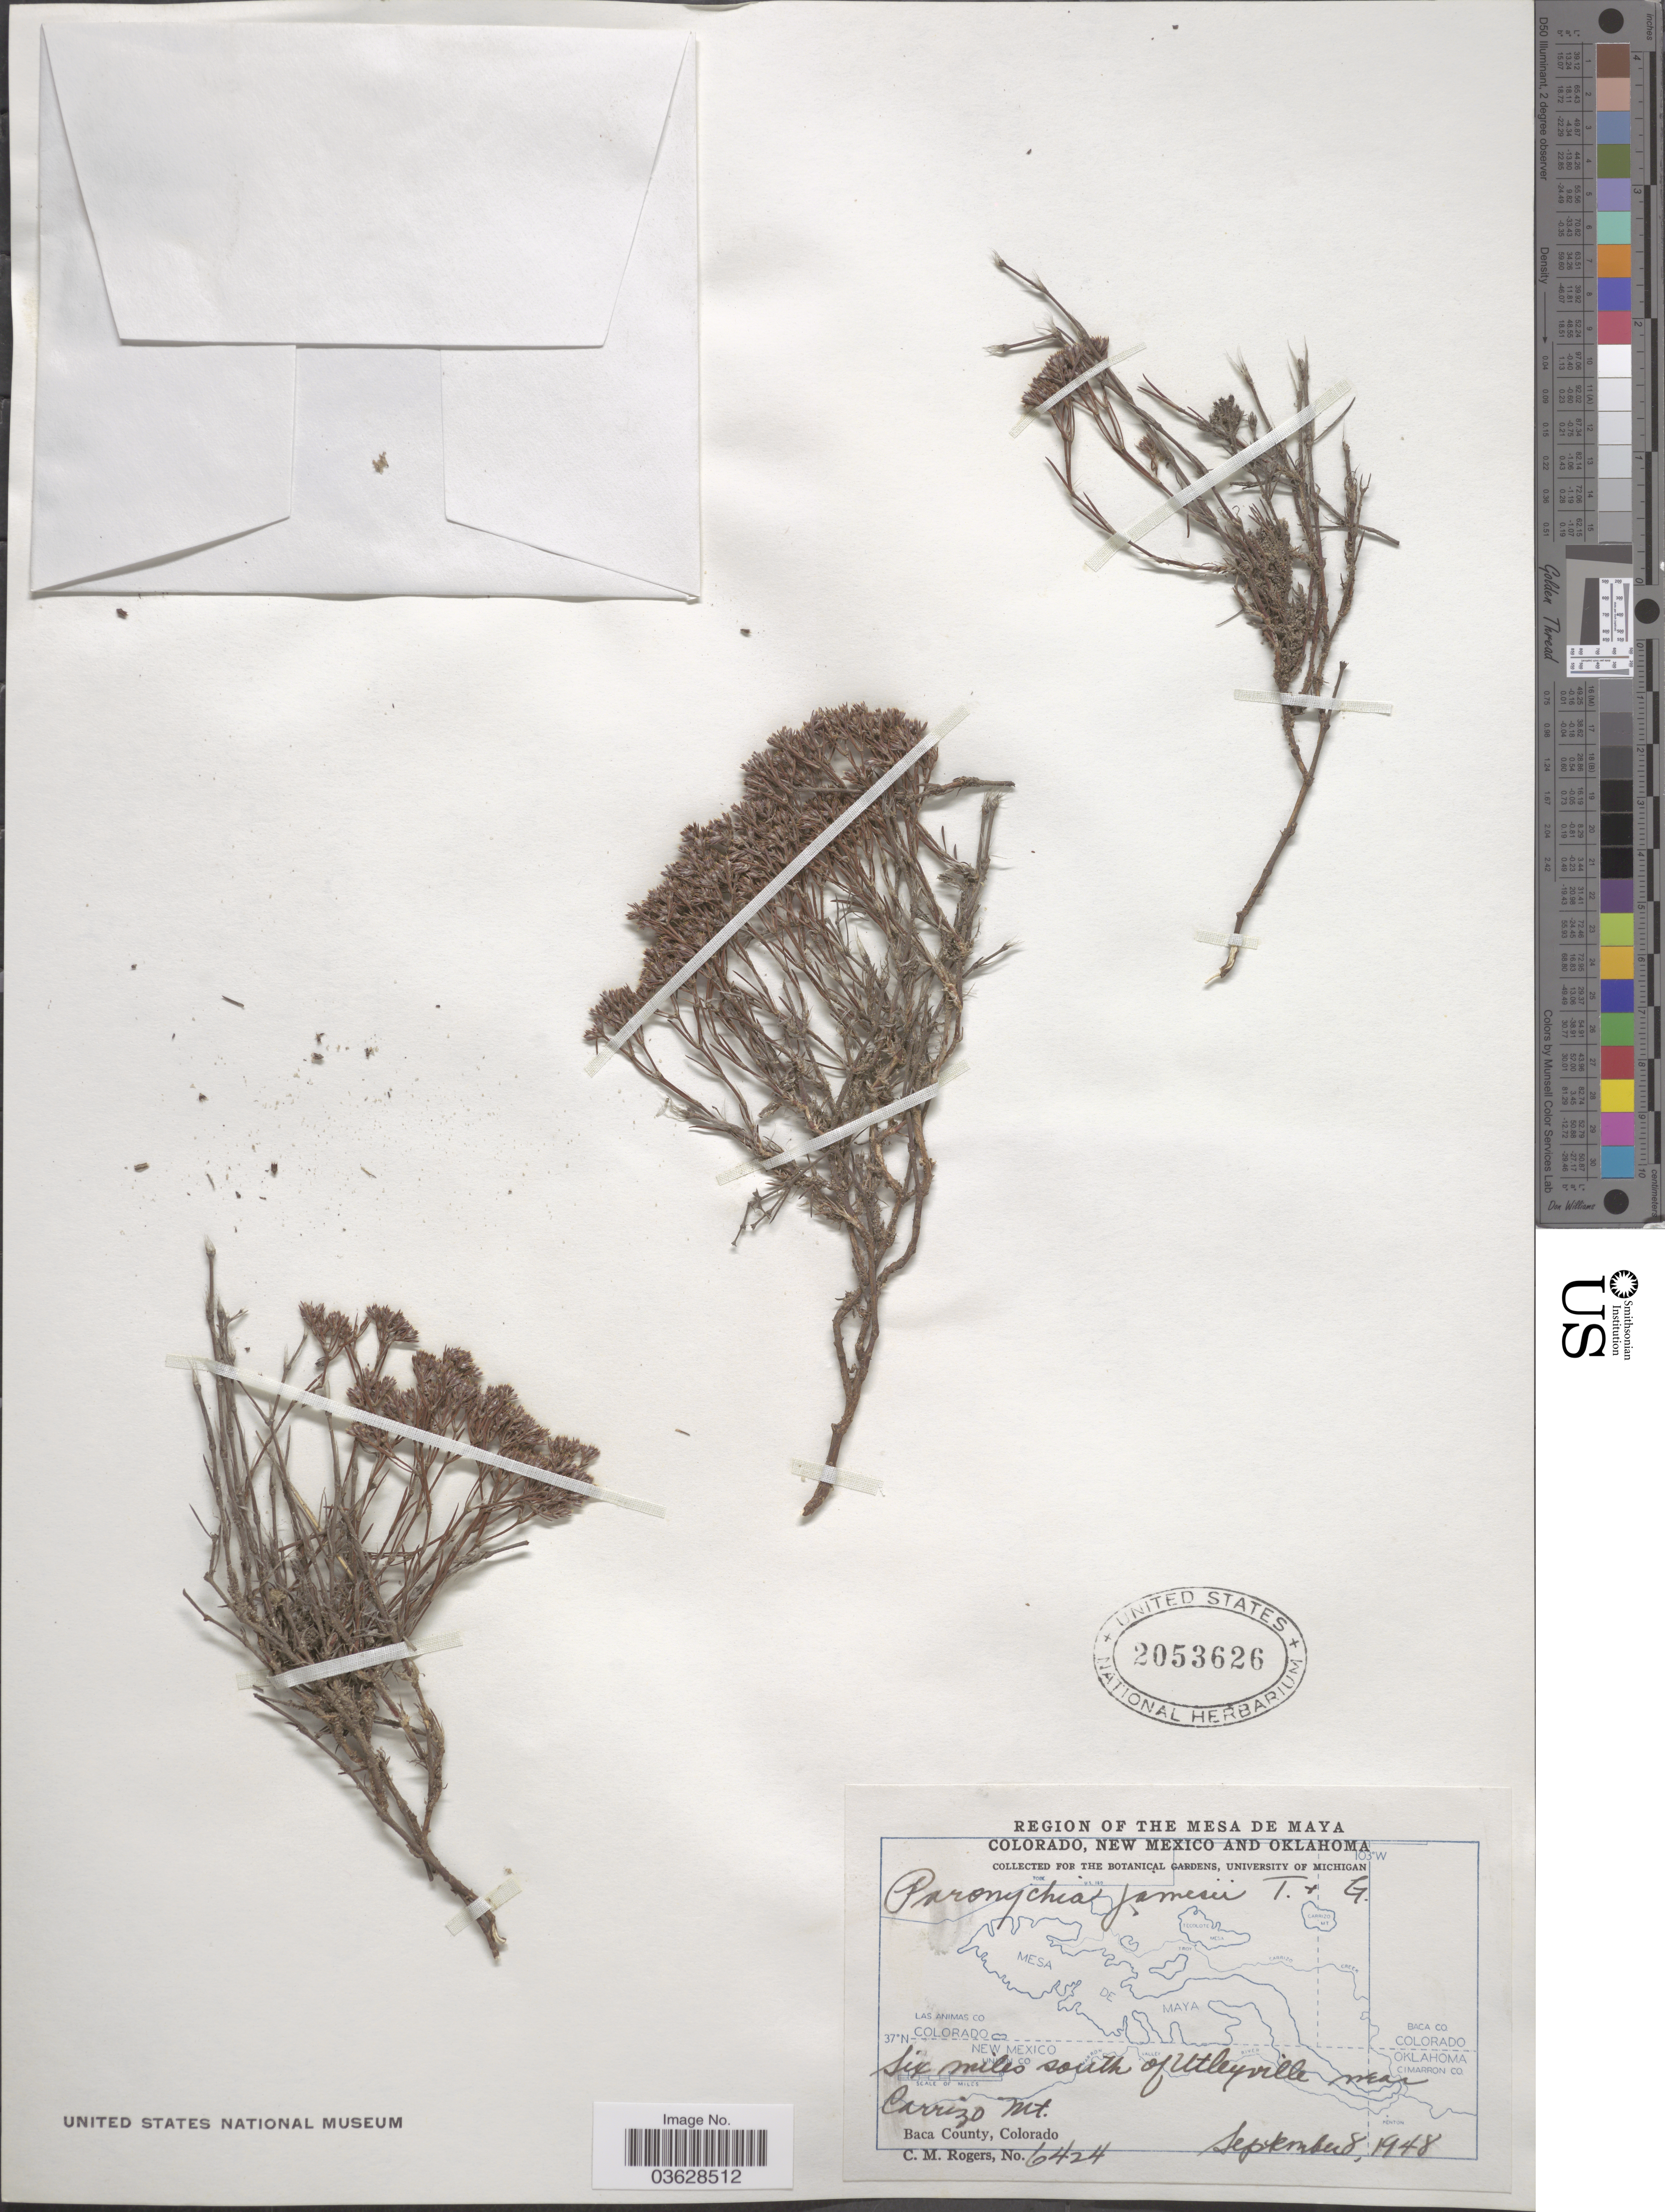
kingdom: Plantae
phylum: Tracheophyta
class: Magnoliopsida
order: Caryophyllales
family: Caryophyllaceae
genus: Paronychia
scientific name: Paronychia jamesii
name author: Torr. & A. Gray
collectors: C. M. Rogers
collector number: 6424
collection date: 1948-09-08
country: United States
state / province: Colorado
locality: The Mesa de Maya. Six miles south of Utleyville near Carrizo Mt. Baca County.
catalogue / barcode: US 2053626